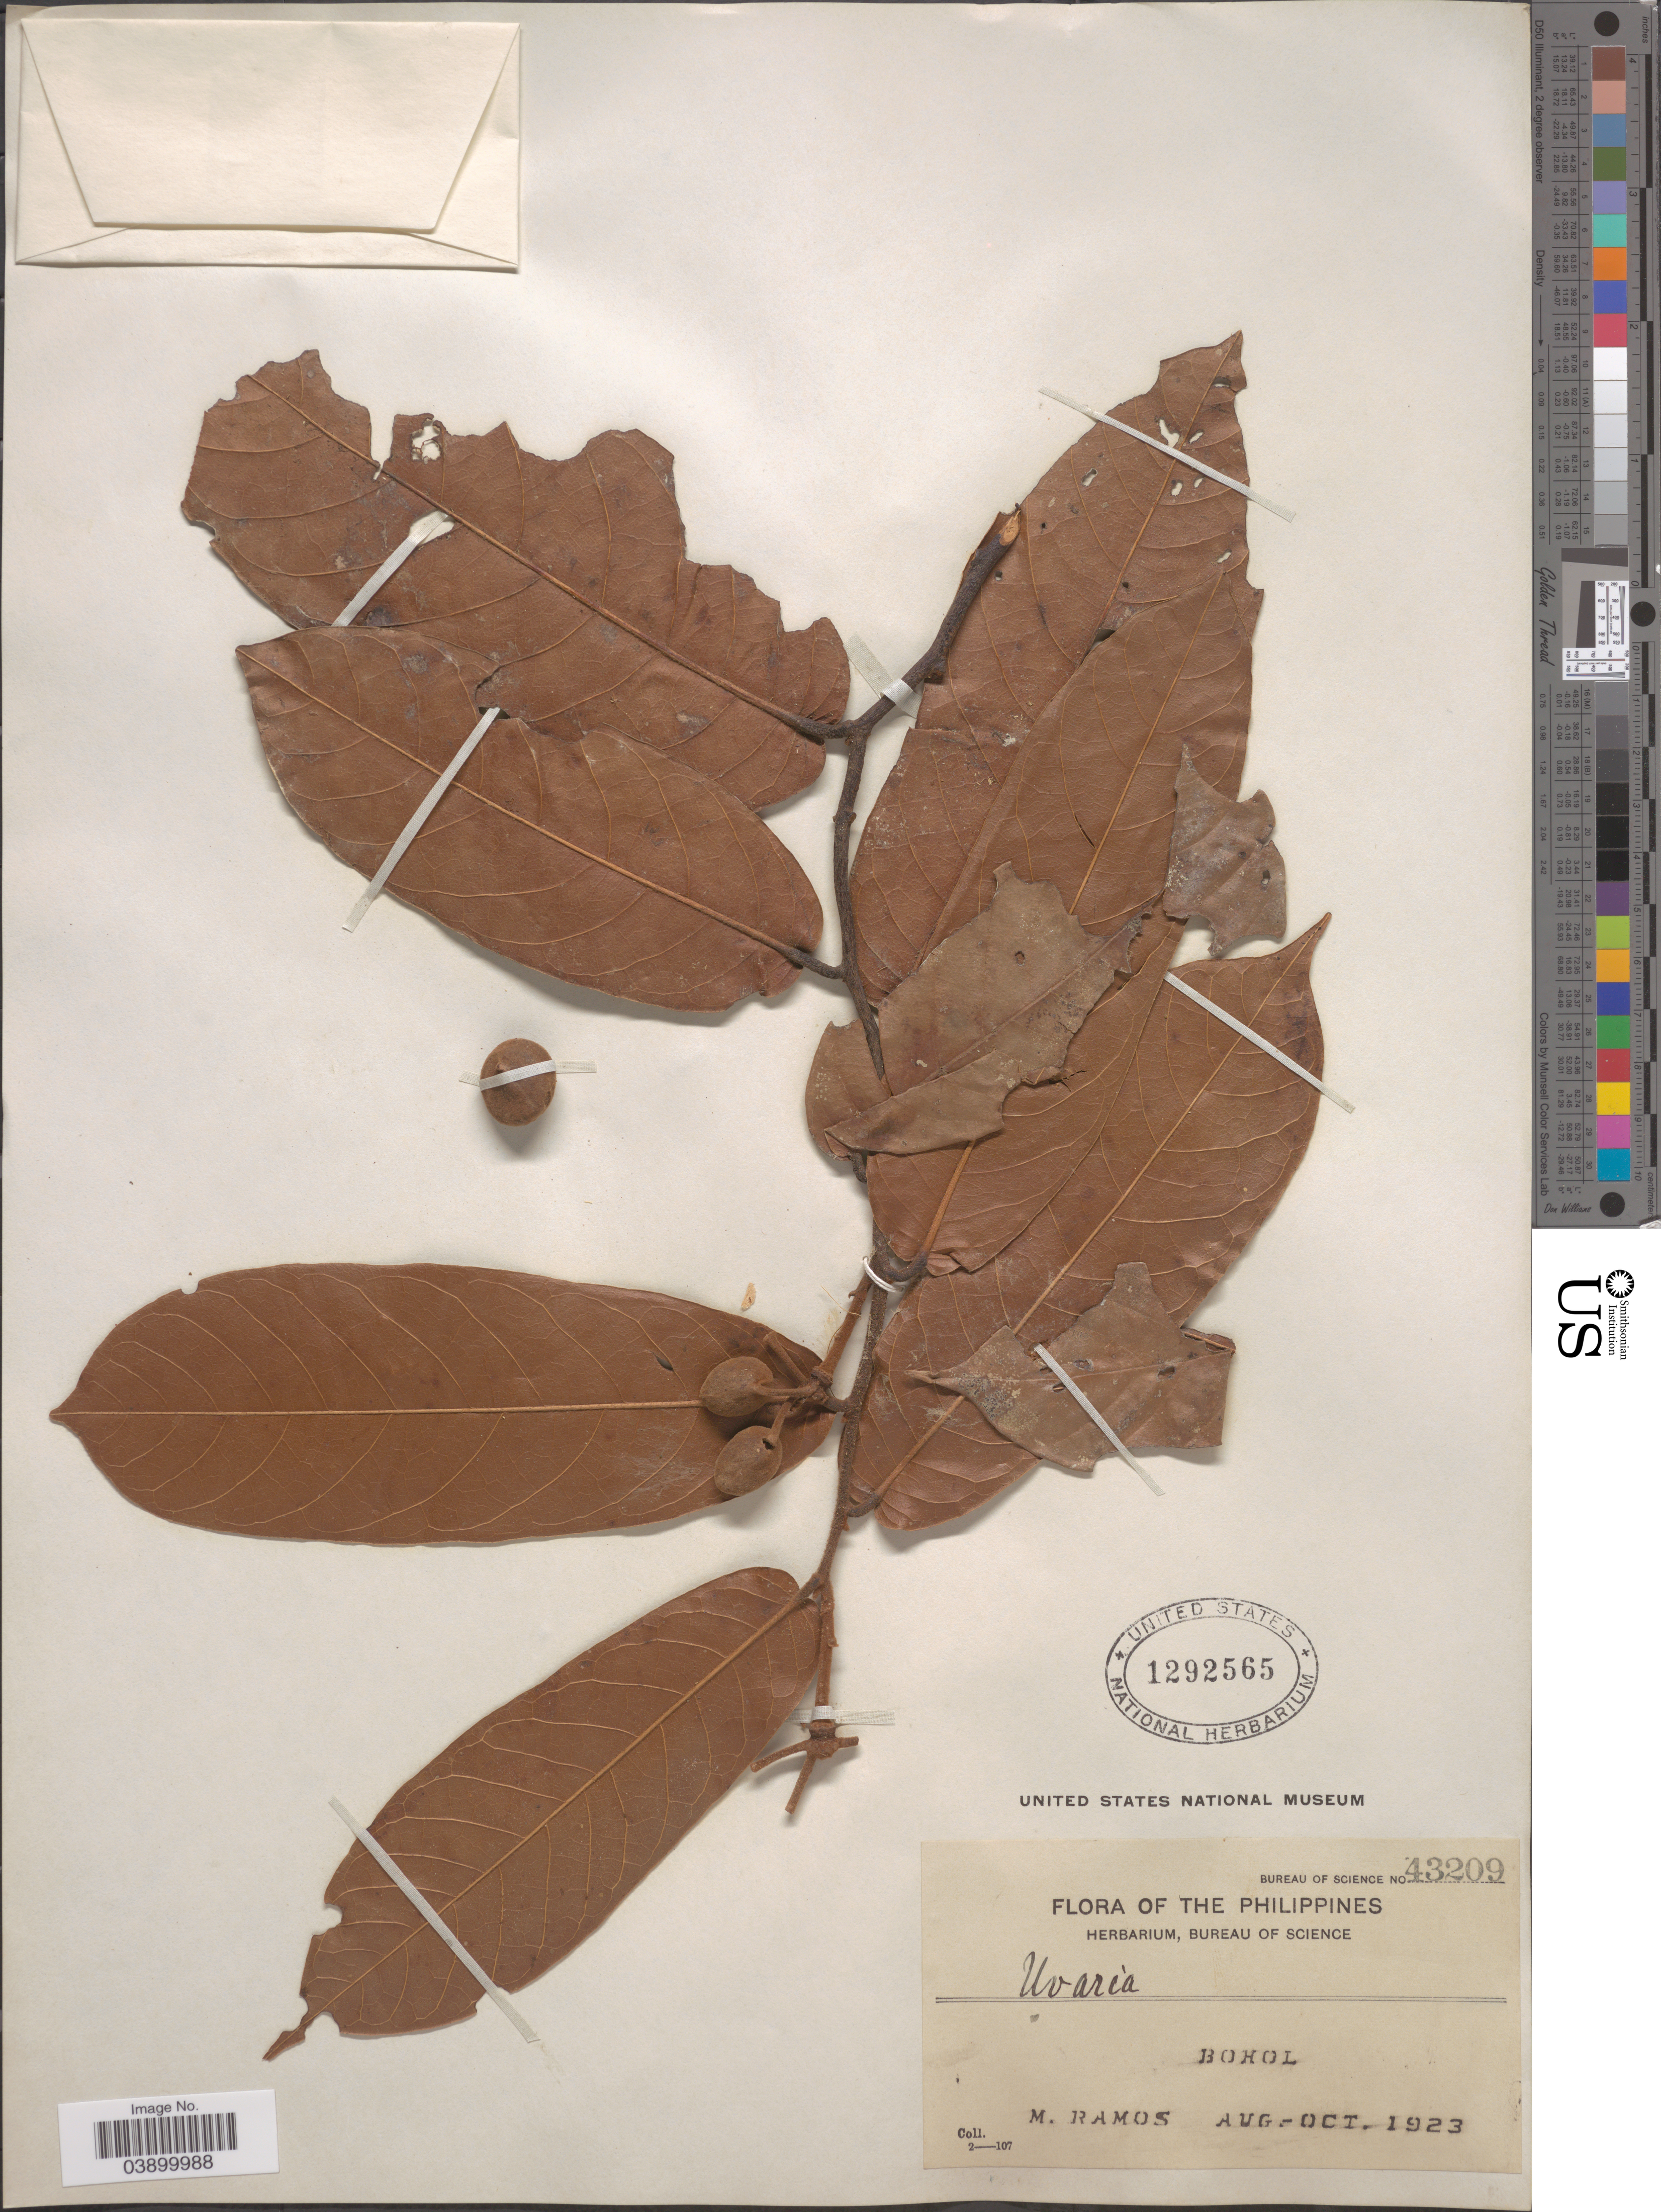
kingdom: Plantae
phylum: Tracheophyta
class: Magnoliopsida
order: Magnoliales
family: Annonaceae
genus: Uvaria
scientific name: Uvaria sp.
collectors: M. Ramos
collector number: Bureau of Science 43209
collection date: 1923-08/1923-10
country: Philippines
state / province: Central Visayas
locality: Bohol.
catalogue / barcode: US 1292565